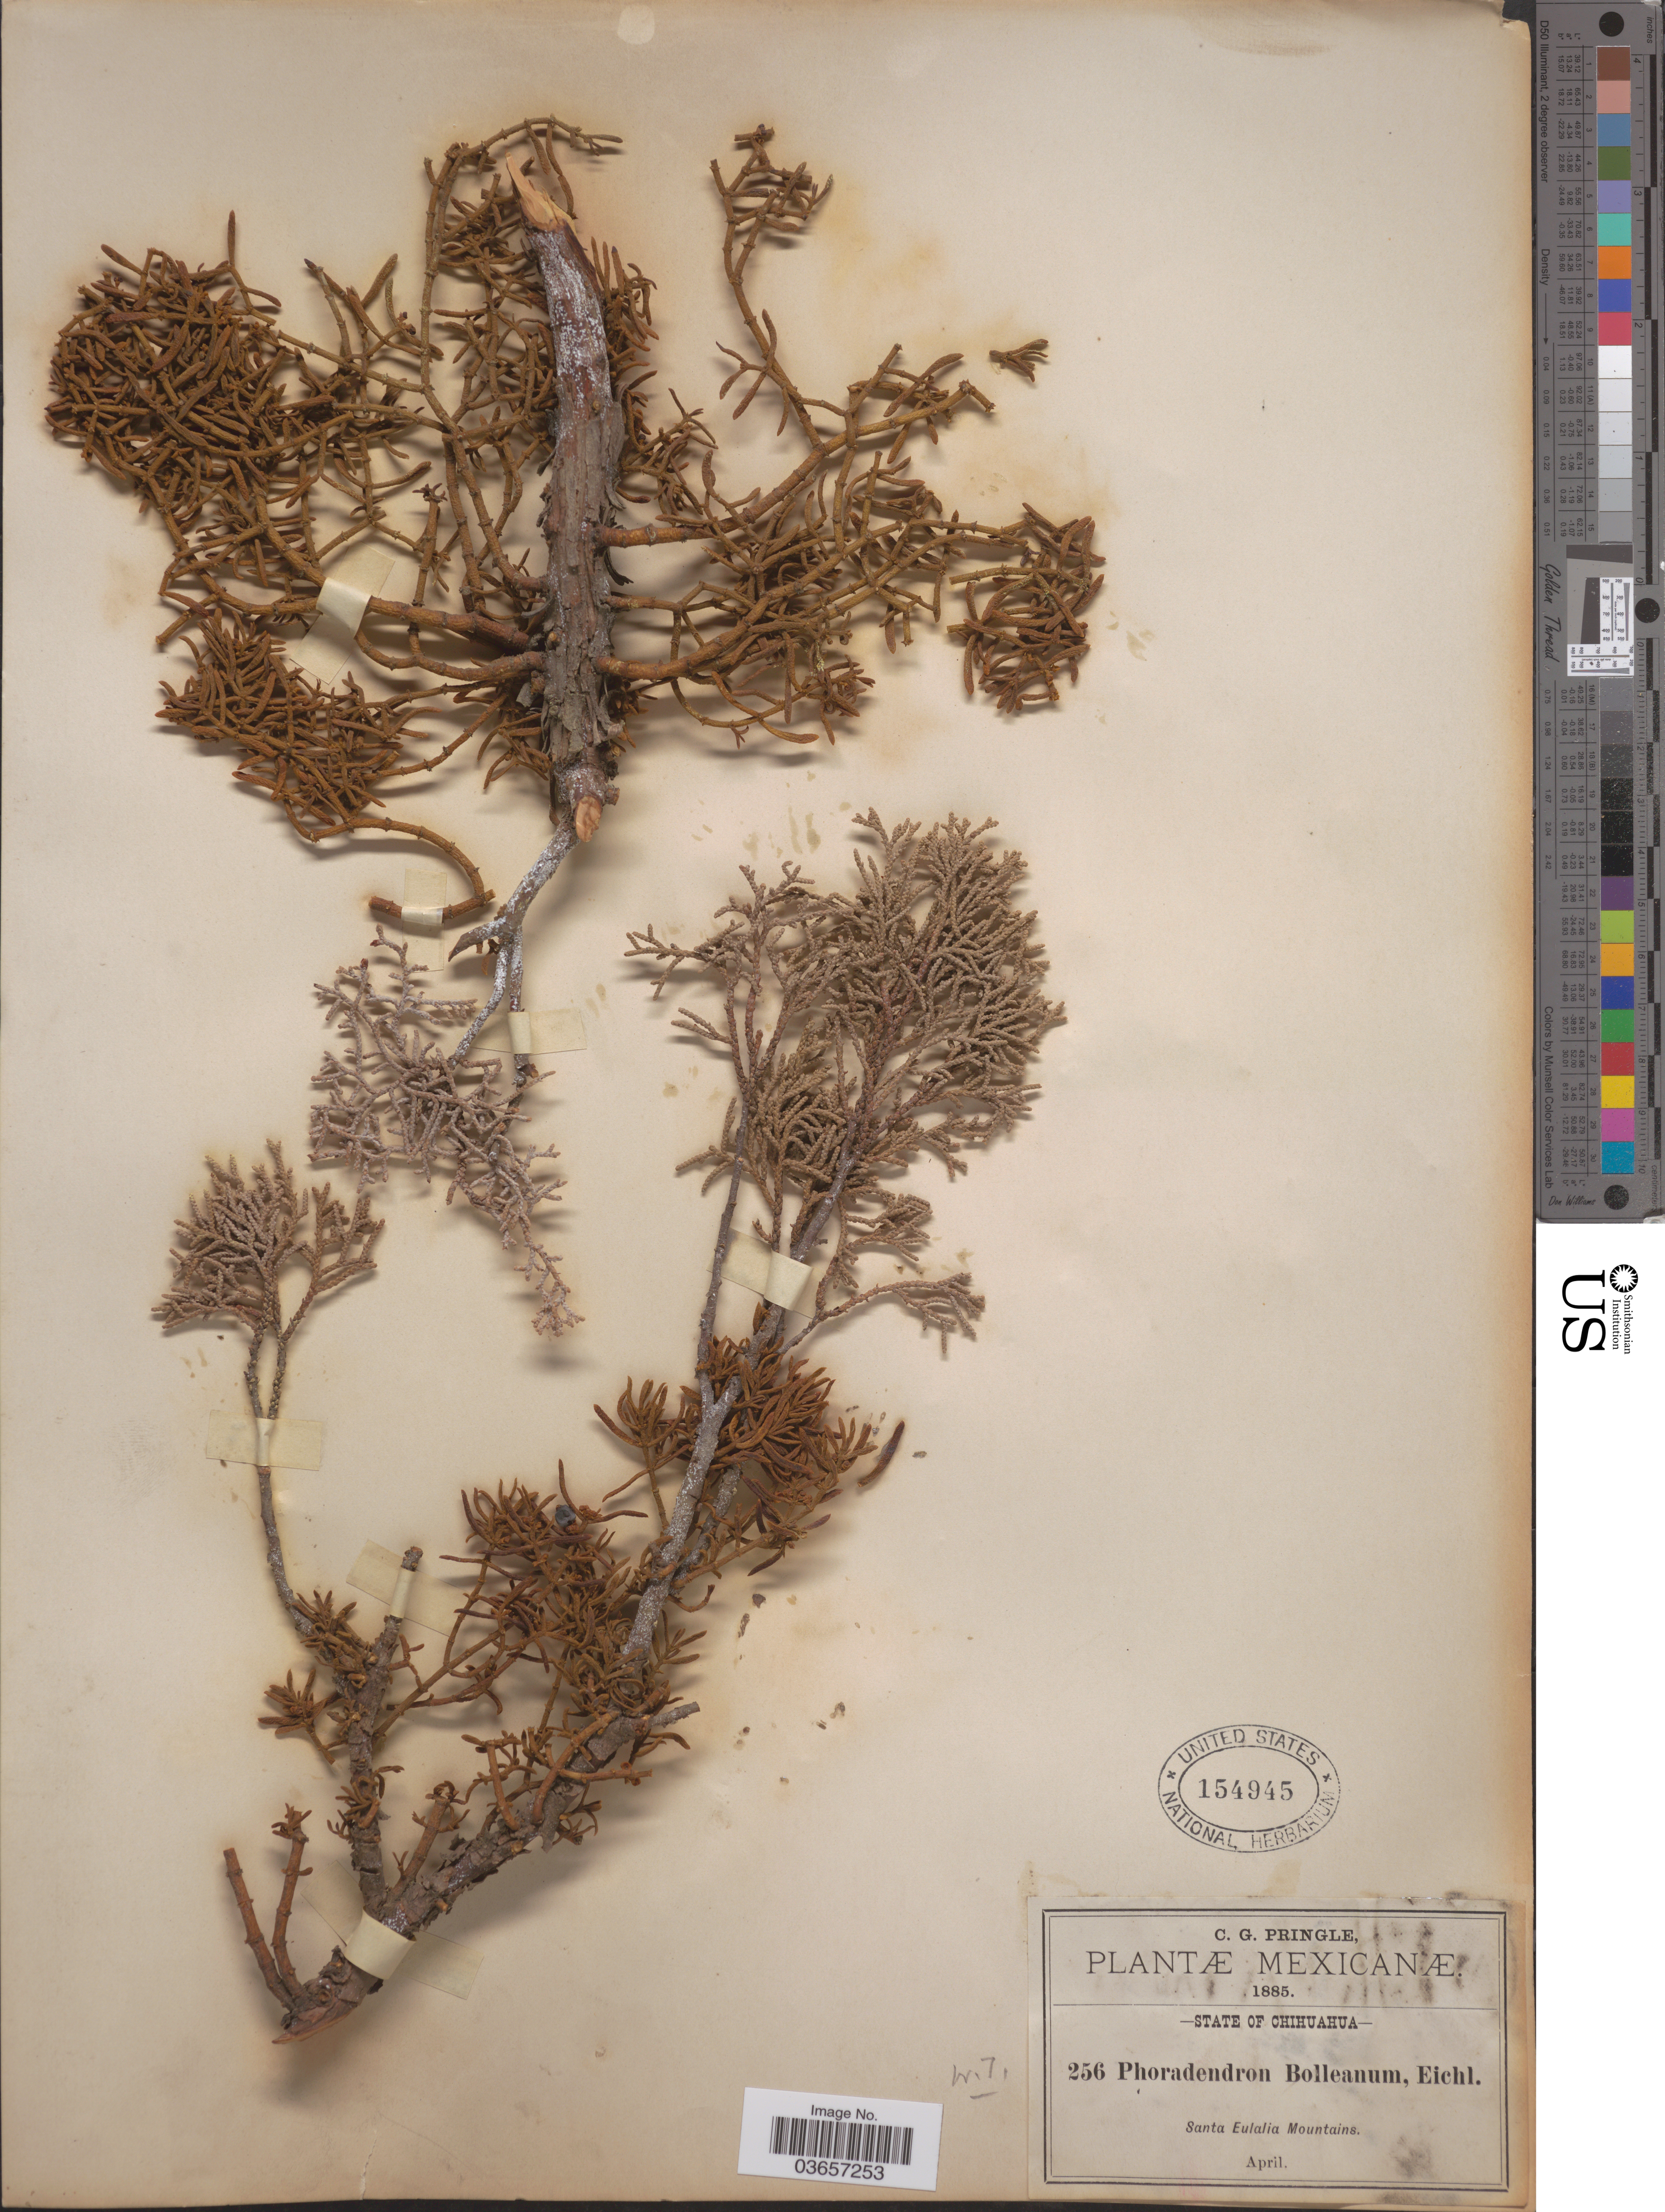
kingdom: Plantae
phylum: Tracheophyta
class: Magnoliopsida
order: Santalales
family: Viscaceae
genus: Phoradendron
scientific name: Phoradendron bolleanum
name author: (Seem.) Eichler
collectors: C. G. Pringle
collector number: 256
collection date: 1885-04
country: Mexico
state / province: Chihuahua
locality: Santa Eulalia Mountains.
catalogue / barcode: US 154945